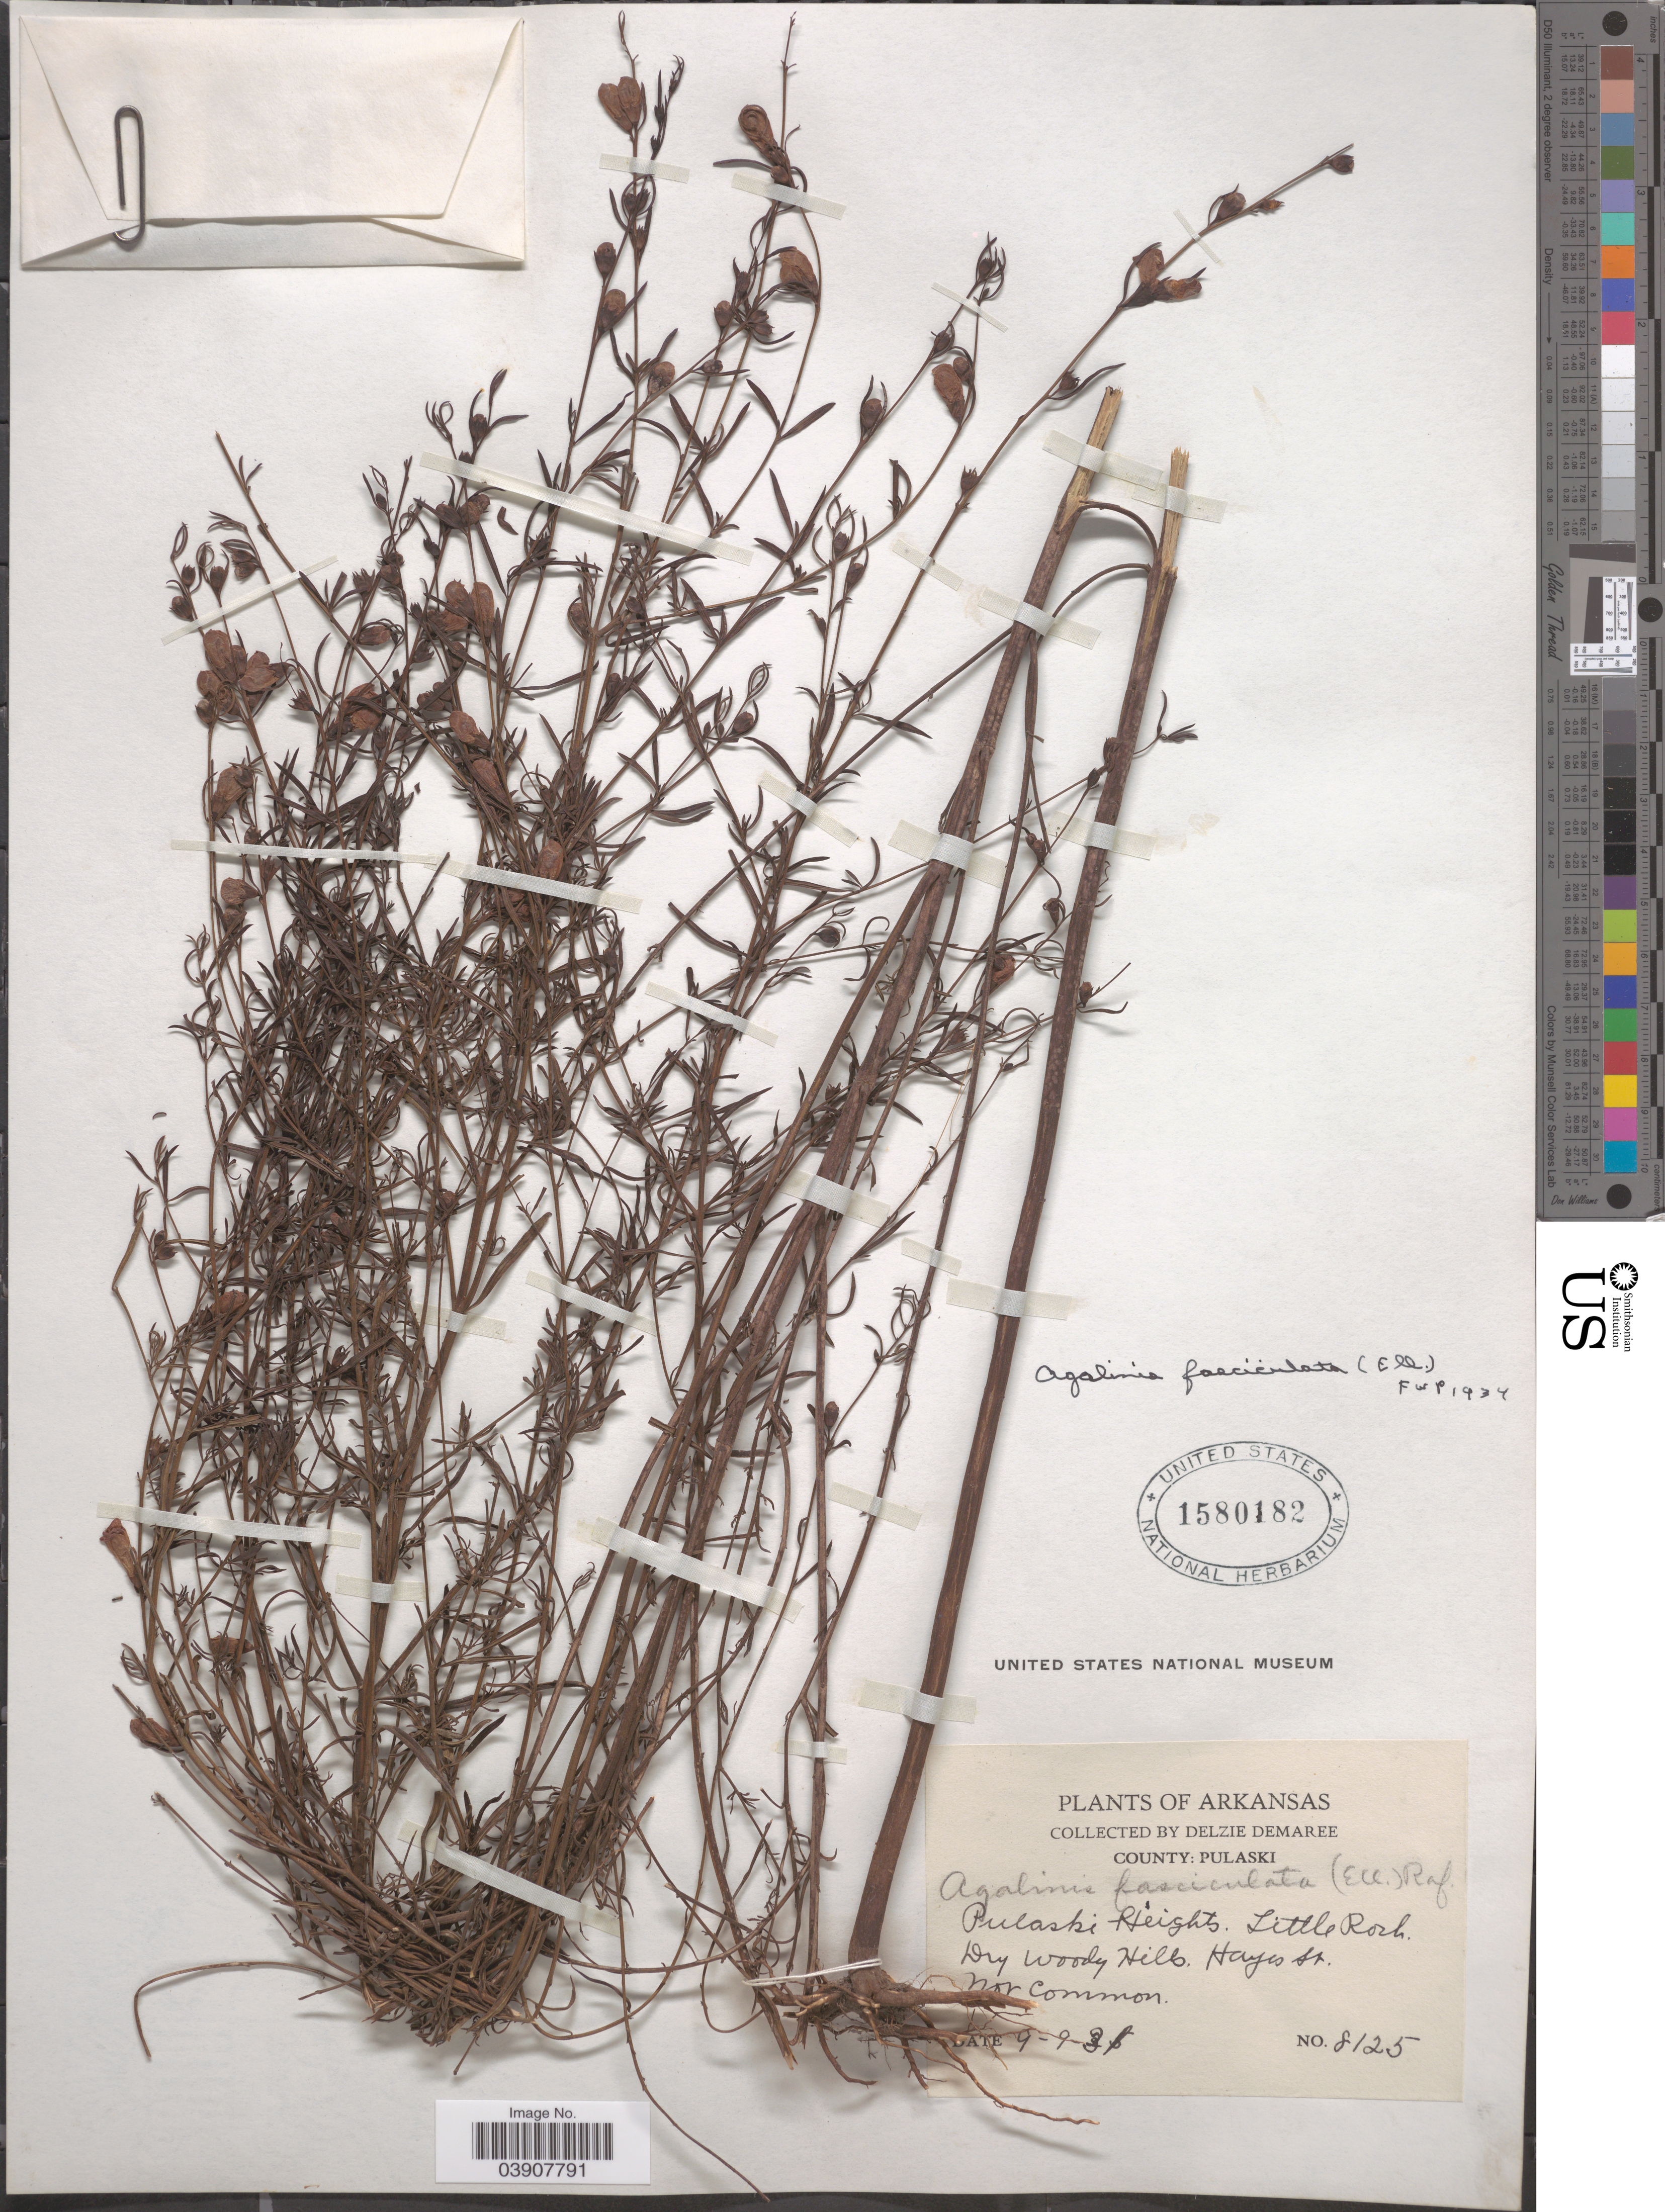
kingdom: Plantae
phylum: Tracheophyta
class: Magnoliopsida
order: Lamiales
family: Orobanchaceae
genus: Agalinis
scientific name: Agalinis fasciculata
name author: (Elliott) Raf.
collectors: D. Demaree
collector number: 8125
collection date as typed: Transcribed d/m/y: 9/9/31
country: United States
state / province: Arkansas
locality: County: Pulaski. Pulaski Heights. Little Rock. Dry woody Hills. Hayes St.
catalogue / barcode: US 1580182